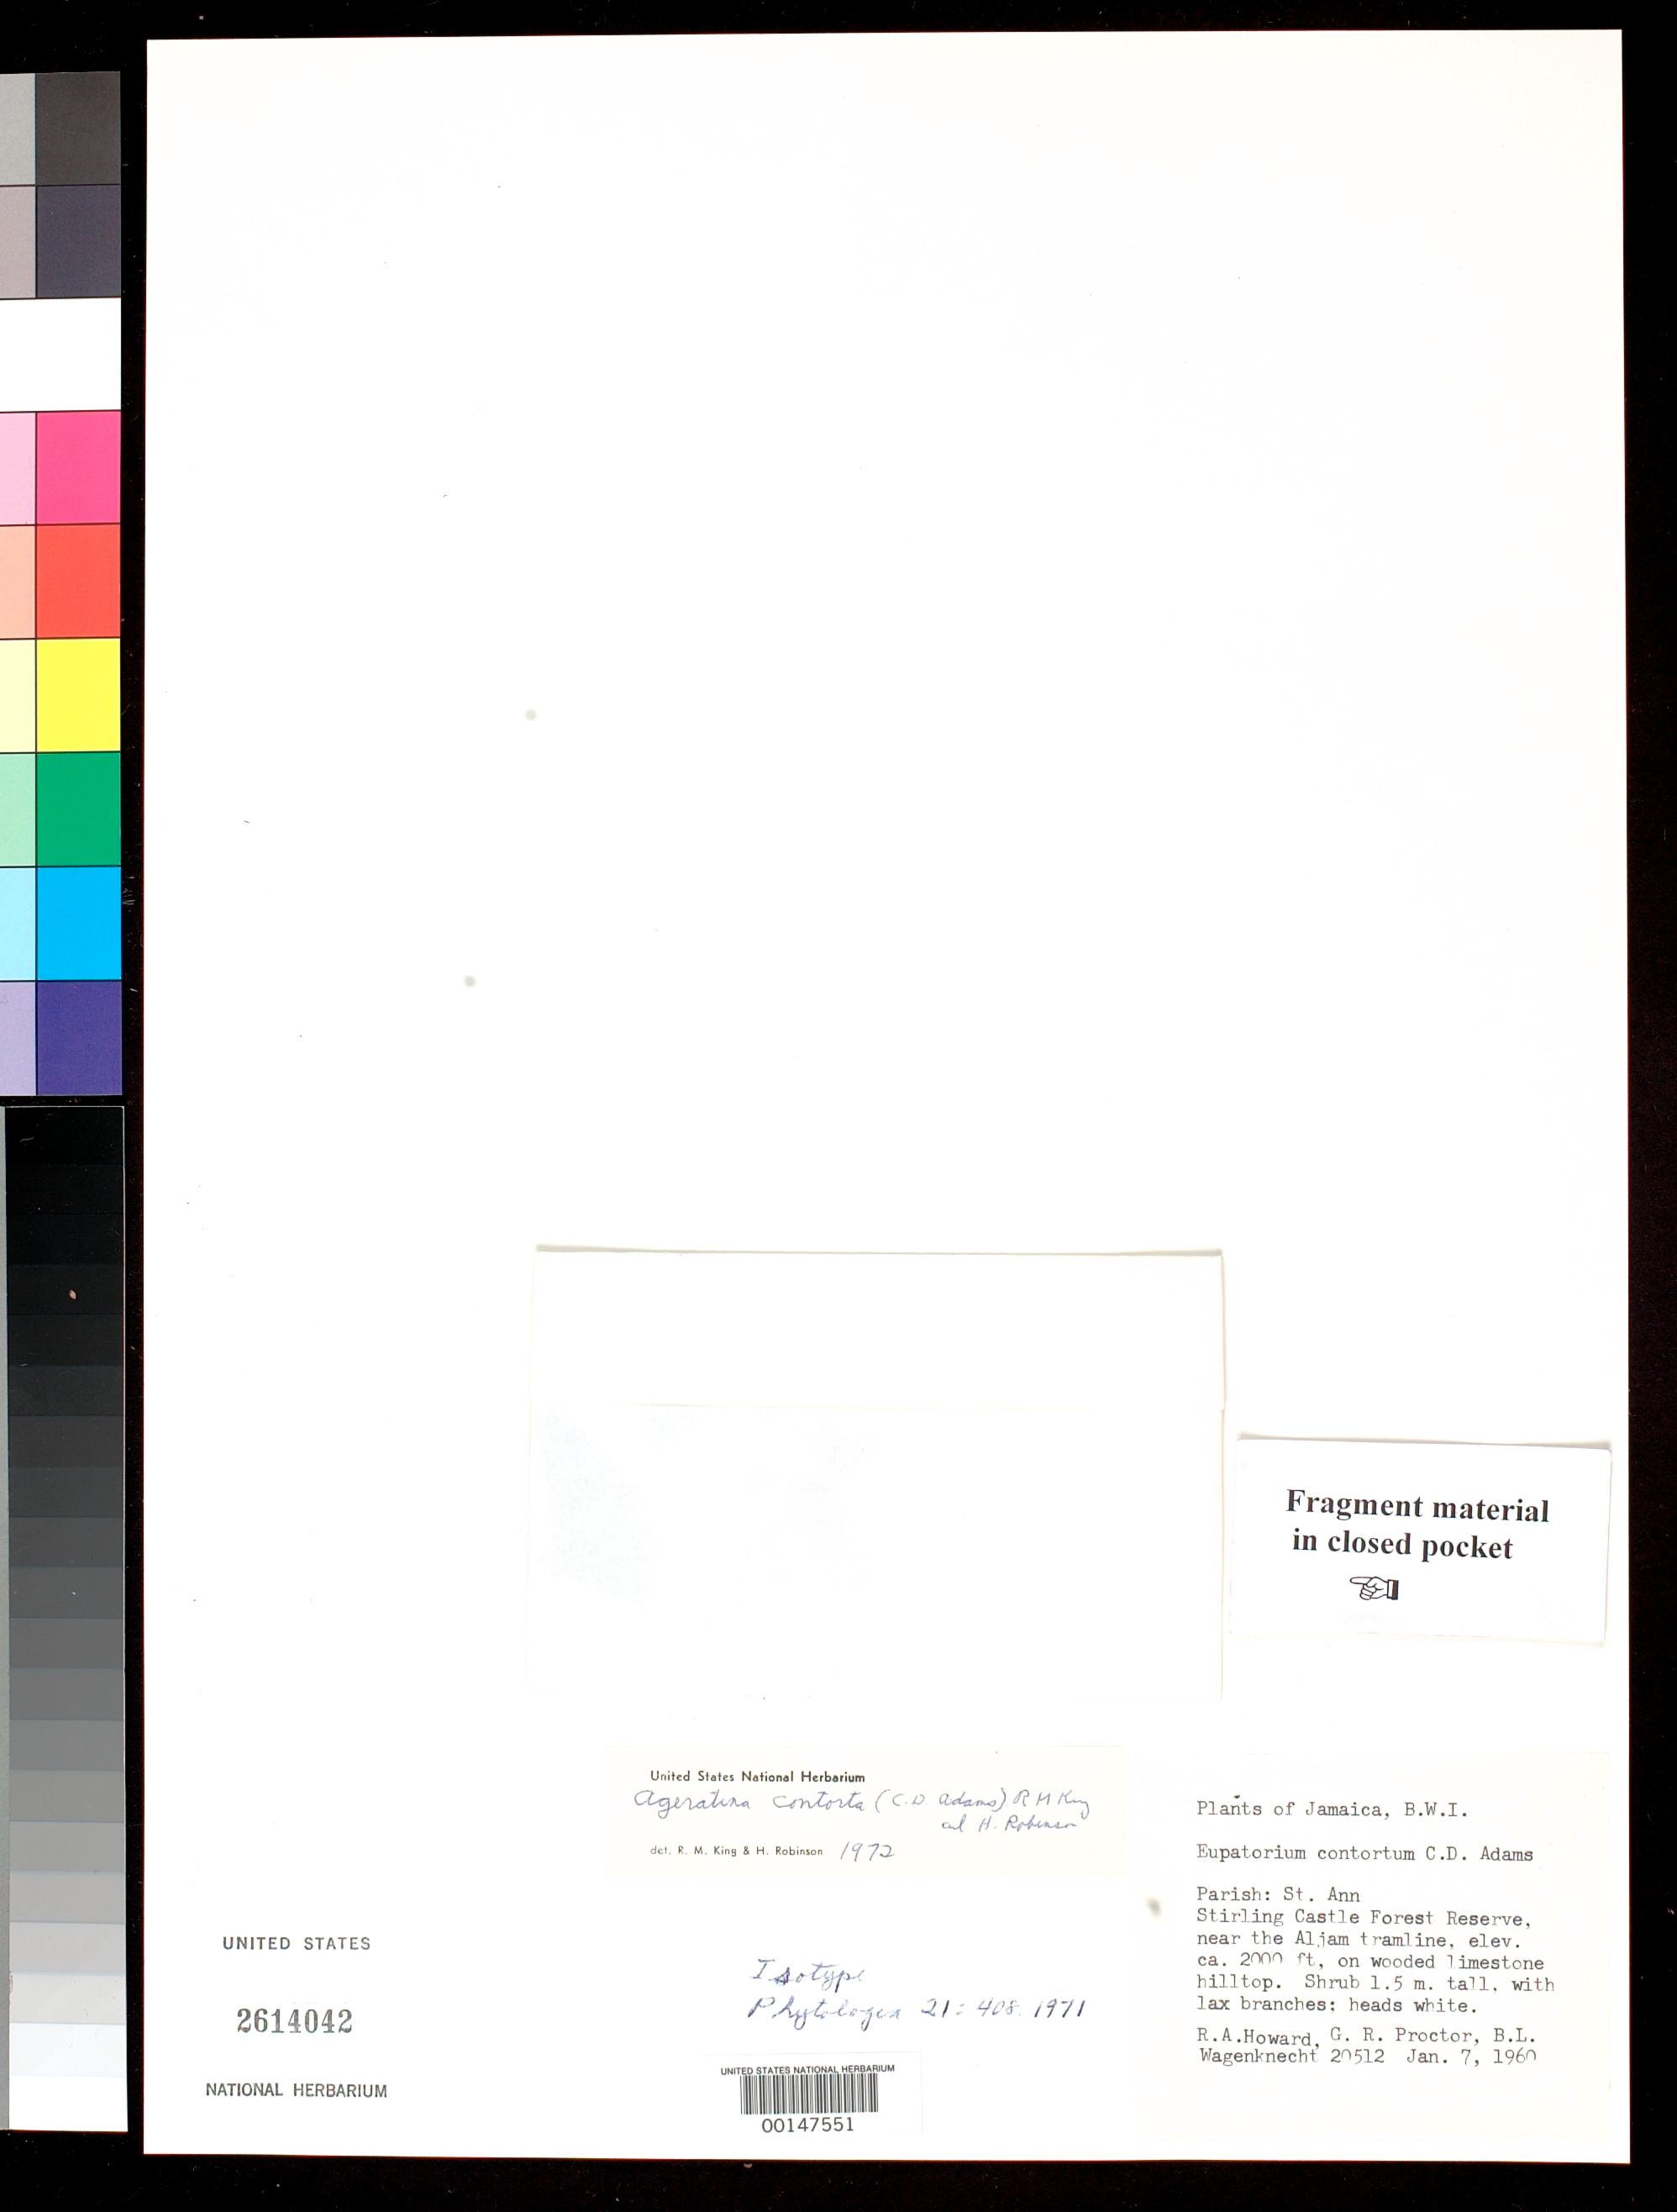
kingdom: Plantae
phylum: Tracheophyta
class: Magnoliopsida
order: Asterales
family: Asteraceae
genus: Eupatorium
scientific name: Eupatorium contortum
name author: C.D. Adams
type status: Isotype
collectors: R. A. Howard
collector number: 20,512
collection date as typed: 07 Jan 1960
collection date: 1960-01-07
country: Jamaica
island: Greater Antilles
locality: Stirling Castle Forest Reserve, Aljam Tramline; alt. 2000 ft.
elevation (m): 610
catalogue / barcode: US 2614042